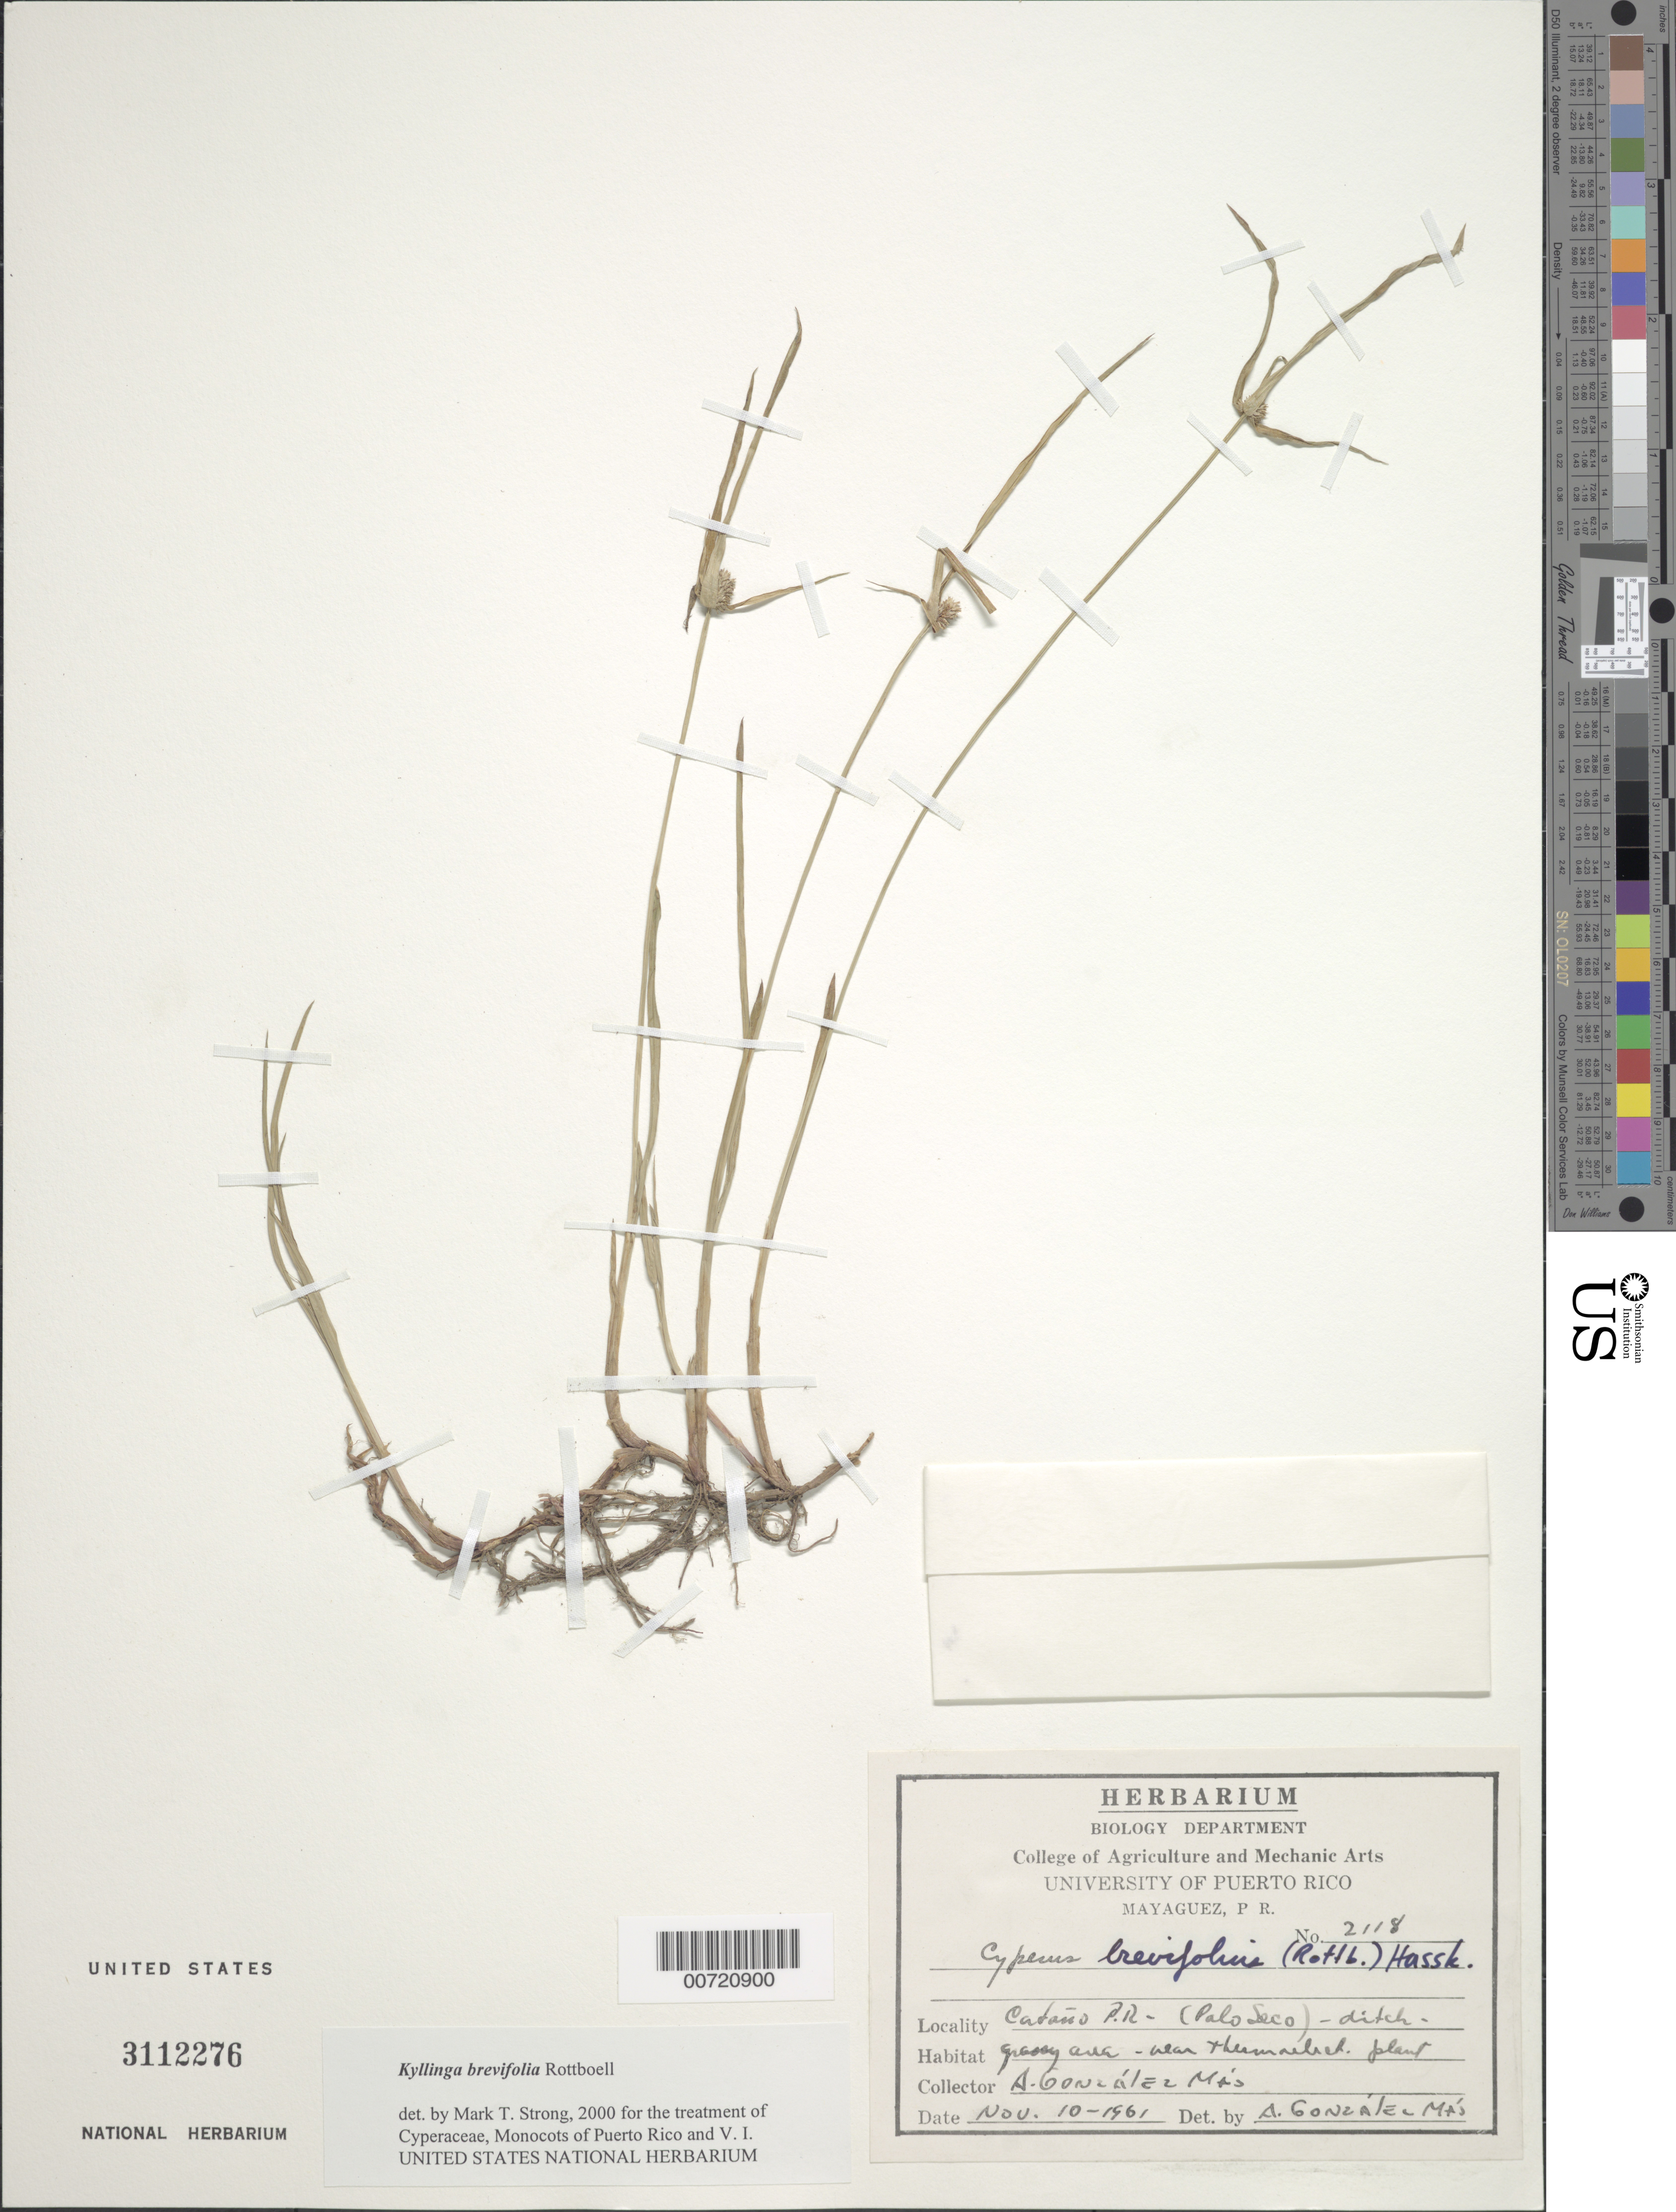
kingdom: Plantae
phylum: Tracheophyta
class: Liliopsida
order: Poales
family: Cyperaceae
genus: Cyperus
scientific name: Cyperus brevifolius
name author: (Rottb.) Hassk.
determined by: Strong, M. T., (US), Smithsonian Institution - National Museum of Natural History (UNITED STATES)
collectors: A. González Más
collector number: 2118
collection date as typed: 10 Nov 1961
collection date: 1961-11-10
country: Puerto Rico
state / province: Cataño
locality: Cataño: Palo Seco.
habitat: Ditch, grassy area.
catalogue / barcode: US 3112276